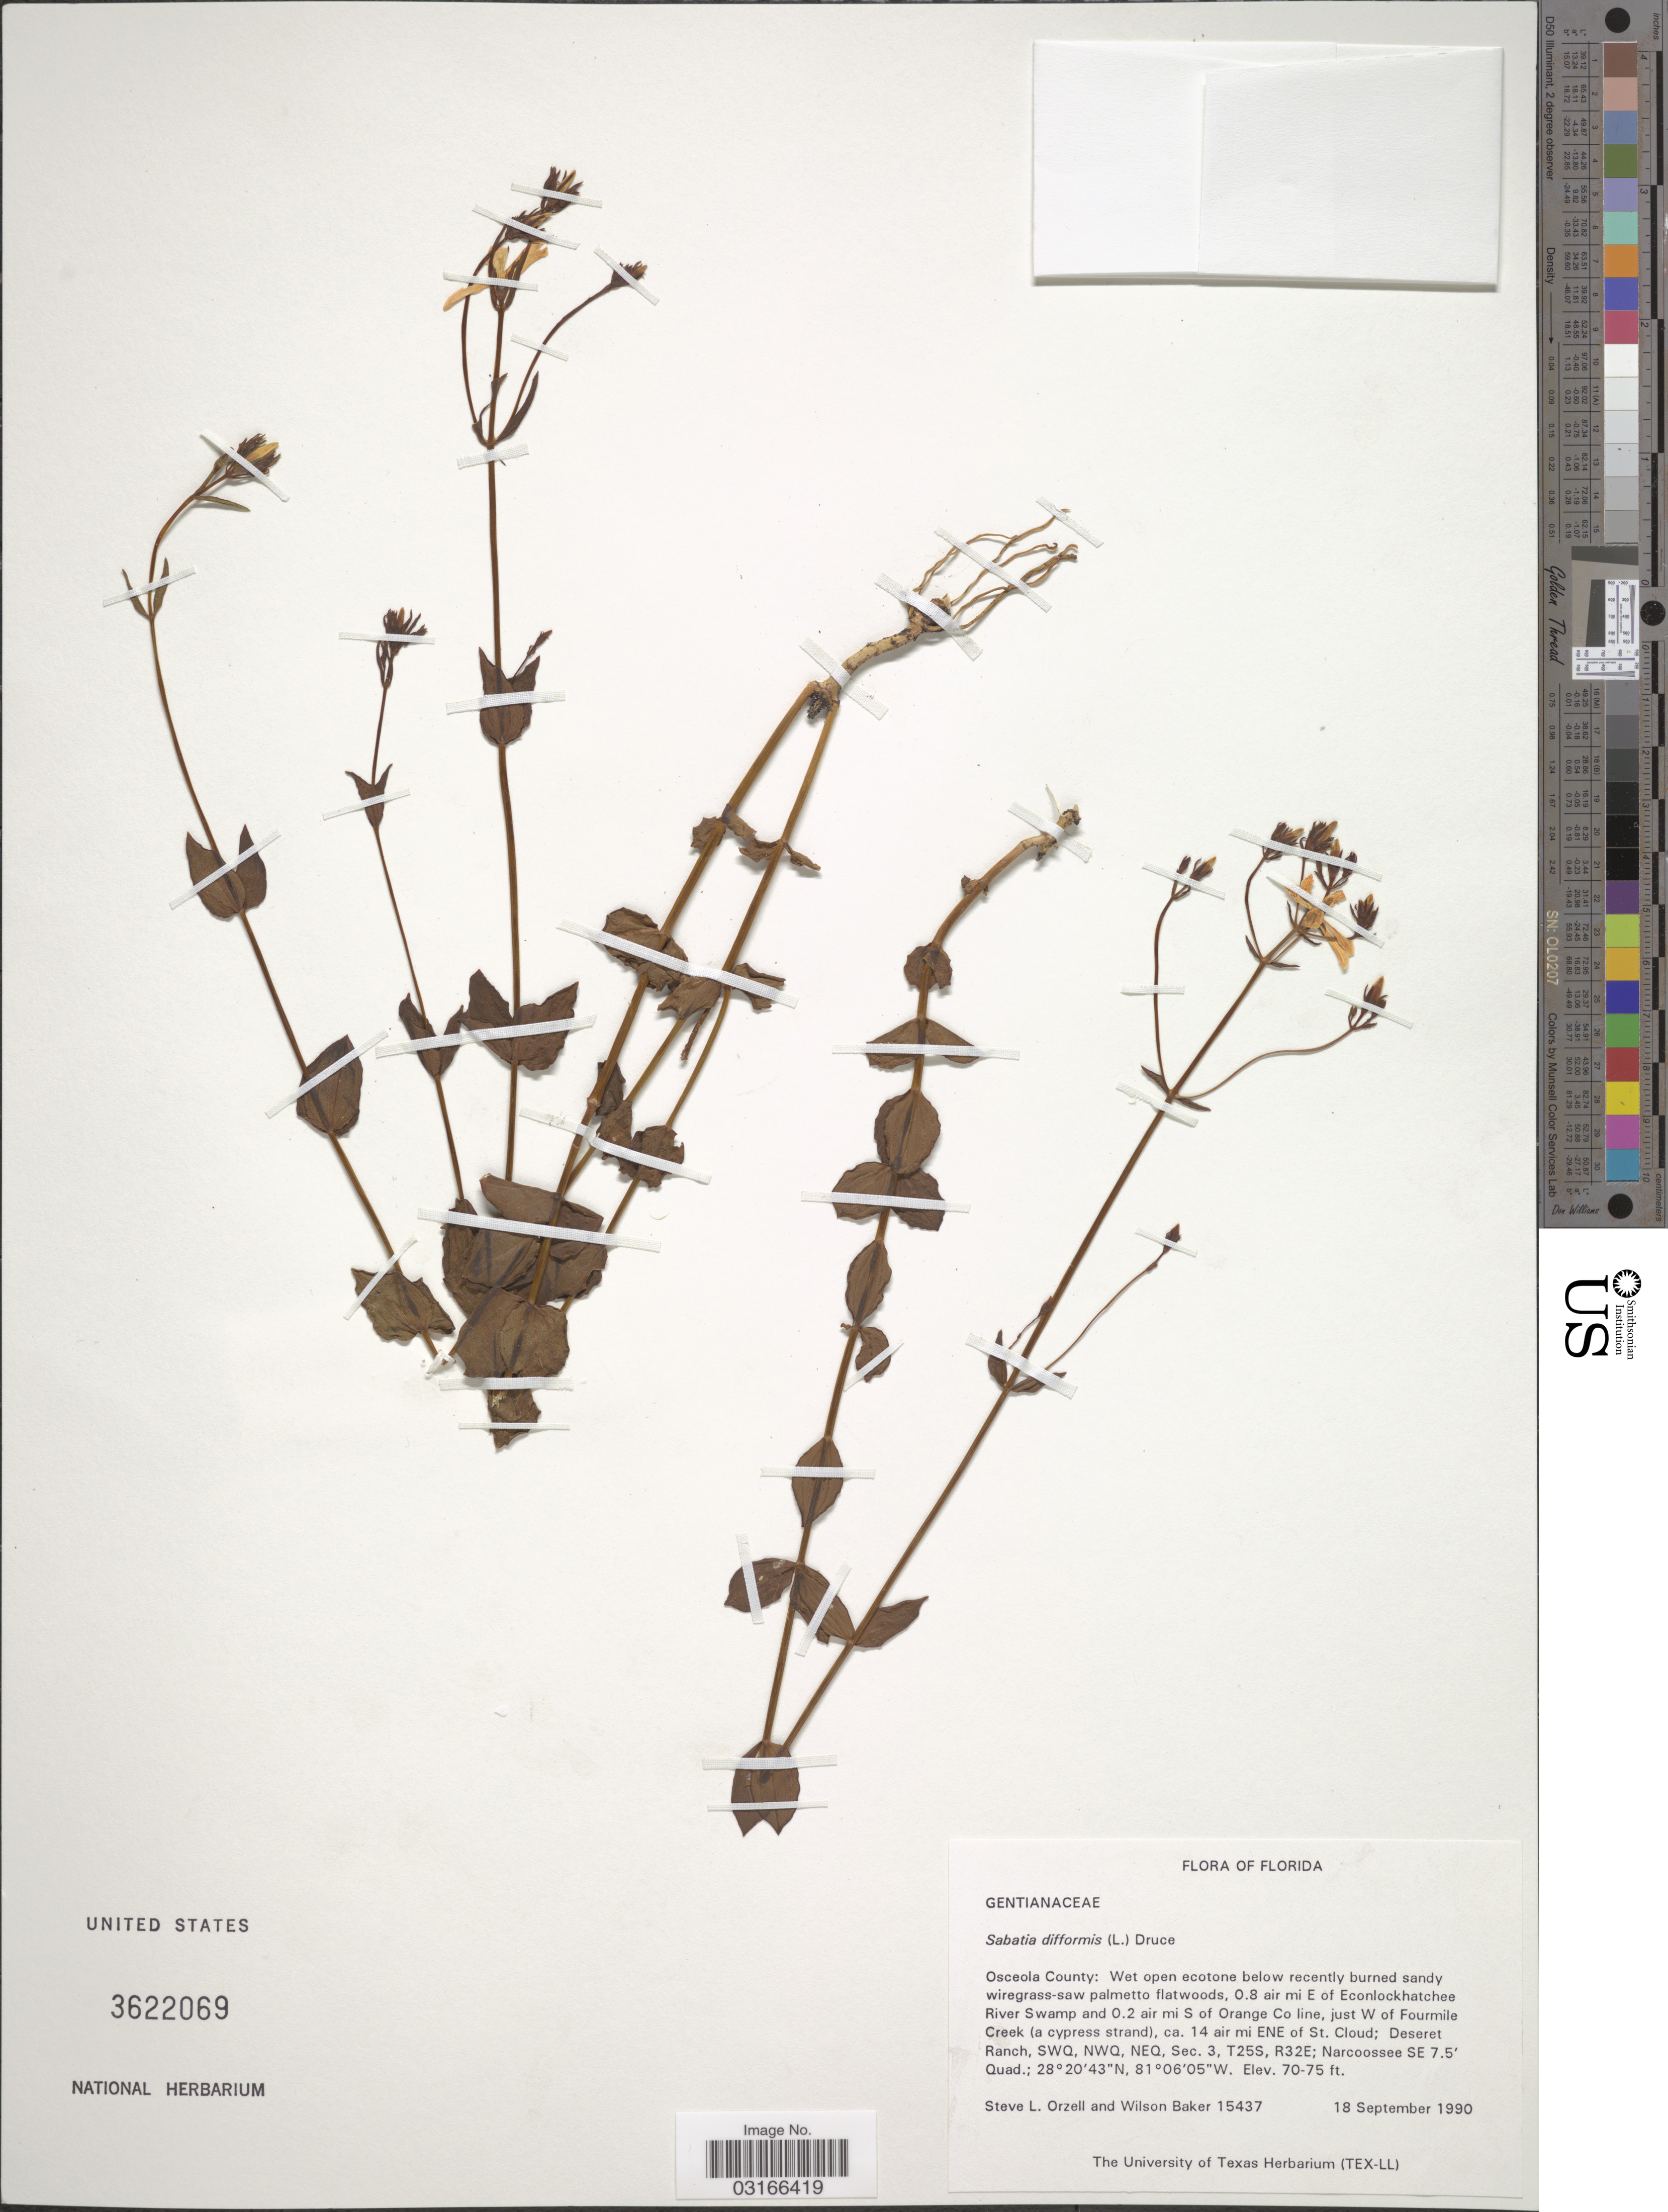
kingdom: Plantae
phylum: Tracheophyta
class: Magnoliopsida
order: Gentianales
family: Gentianaceae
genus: Sabatia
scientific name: Sabatia difformis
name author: (L.) Druce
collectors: S. Orzell & W. Baker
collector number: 15437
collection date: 1990-09-18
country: United States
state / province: Florida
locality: Osceola County. 0.8 air mi E of Econlockhatchee River Swamp and 0.2 air mi S of Orange Co line, just W of Fourmile Creek (a cypress strand), ca. 14 air mi ENE of St. Cloud; Deseret Ranch, SWQ, NWQ, NEQ, Sec. 3, T25S, R32E; Narcoossee SE 7.5' Quad.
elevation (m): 21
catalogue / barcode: US 3622069